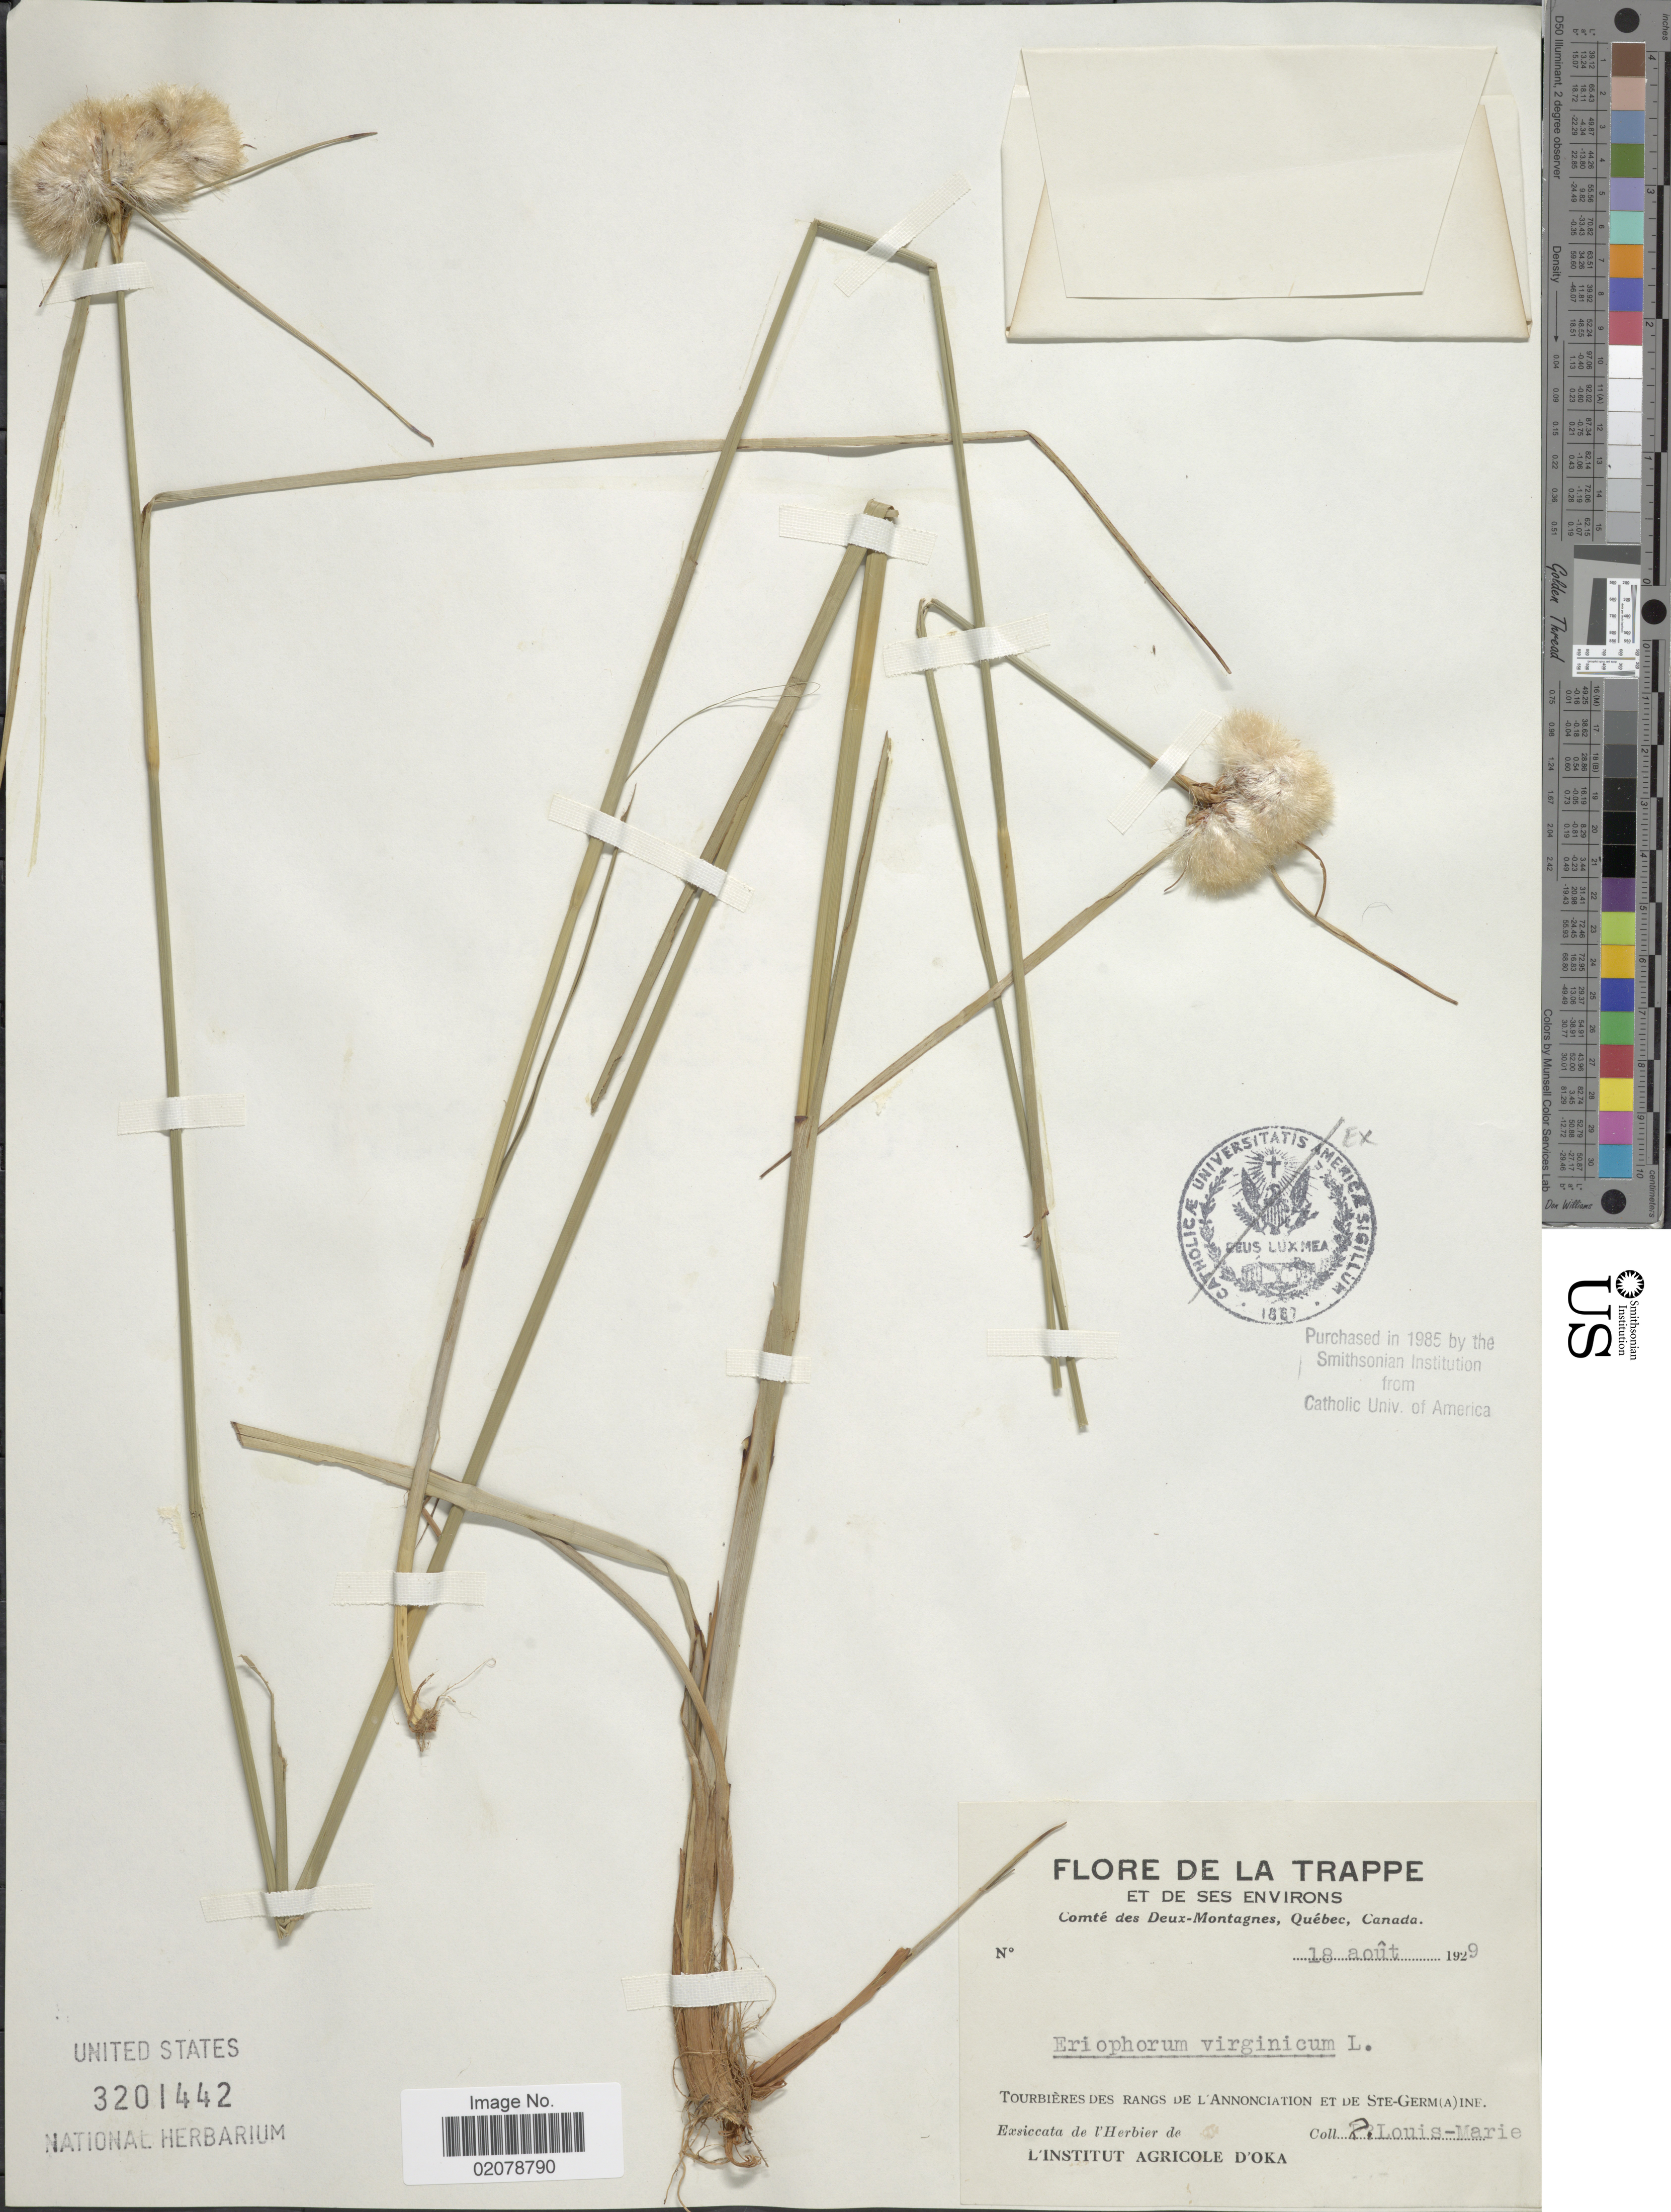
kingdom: Plantae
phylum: Tracheophyta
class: Liliopsida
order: Poales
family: Cyperaceae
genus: Eriophorum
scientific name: Eriophorum virginicum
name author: L.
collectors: L.-M. LaLonde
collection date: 1929-08-18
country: Canada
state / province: Quebec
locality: La Trappe et de ses environs. Comté des Deux-Montagnes. Tourbières des Rangs de L'Annonciation et de Ste-Germ(a)ine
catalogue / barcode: US 3201442